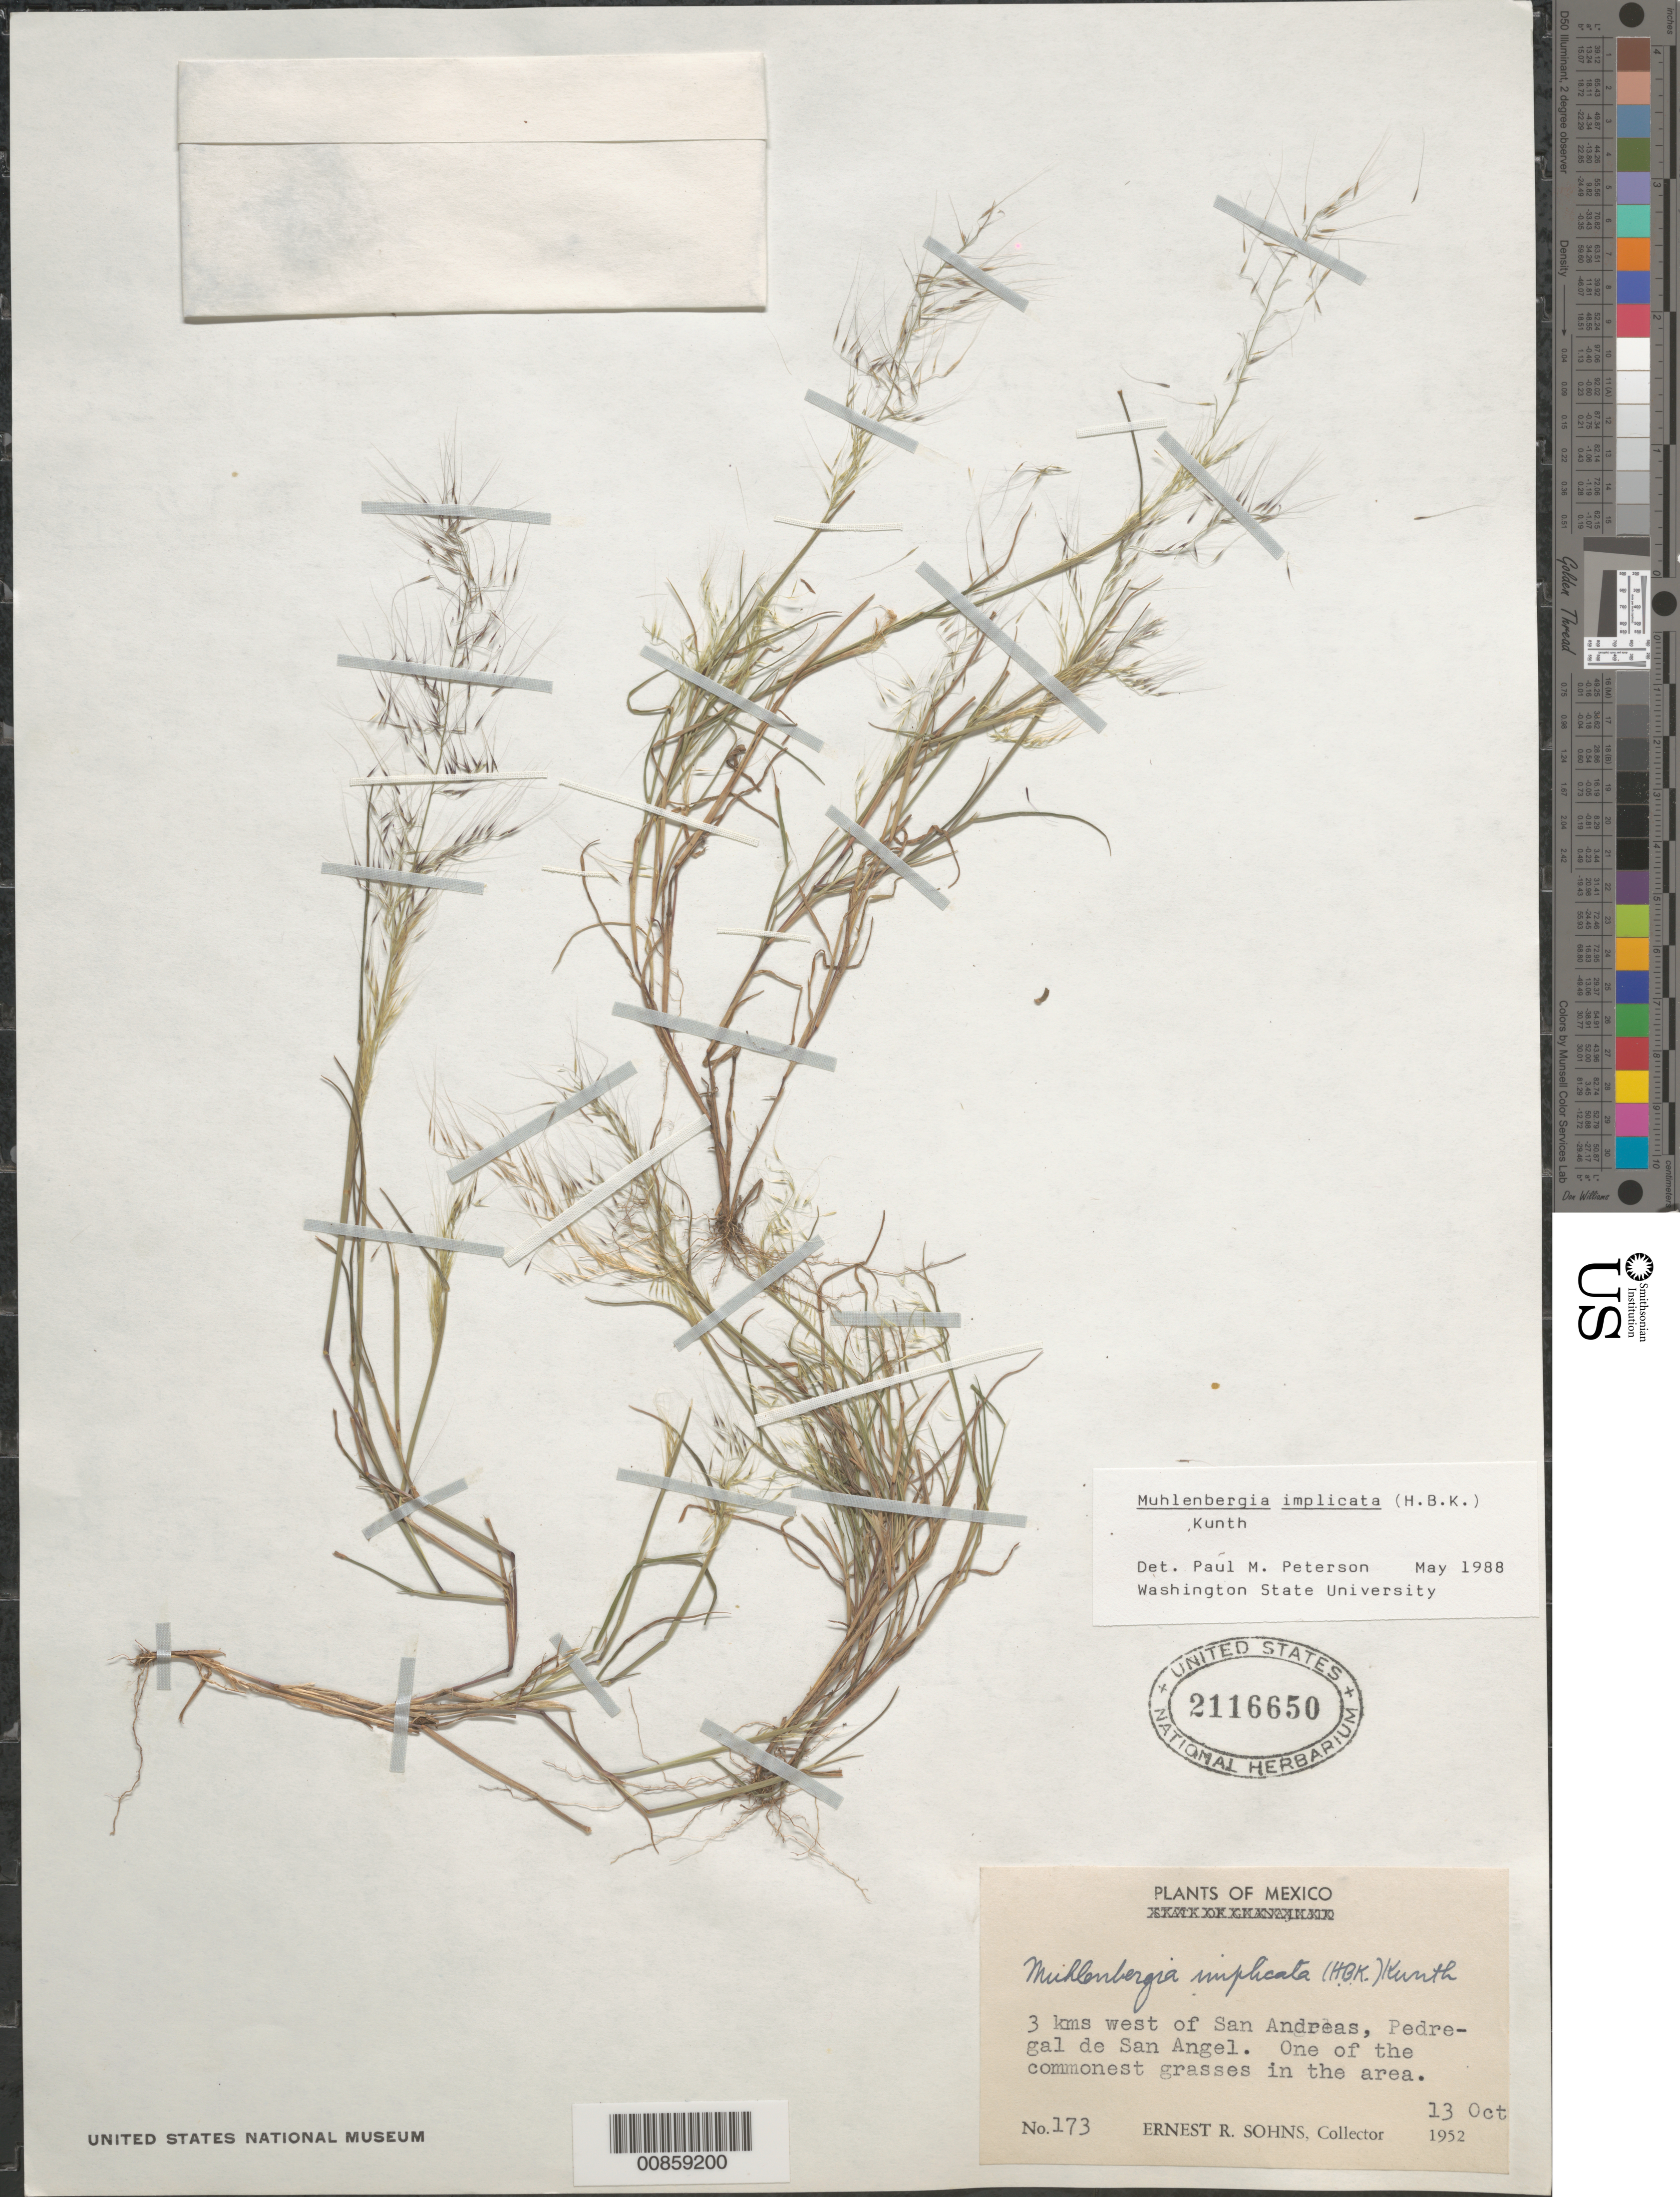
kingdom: Plantae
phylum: Tracheophyta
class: Liliopsida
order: Poales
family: Poaceae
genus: Muhlenbergia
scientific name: Muhlenbergia implicata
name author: (Kunth) Trin.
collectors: E. R. Sohns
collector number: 173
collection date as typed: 13 Oct 1952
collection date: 1952-10-13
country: Mexico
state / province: Distrito Federal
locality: Pedregal de San Angel, 5 km W of San Andres, D.F.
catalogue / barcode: US 2116650